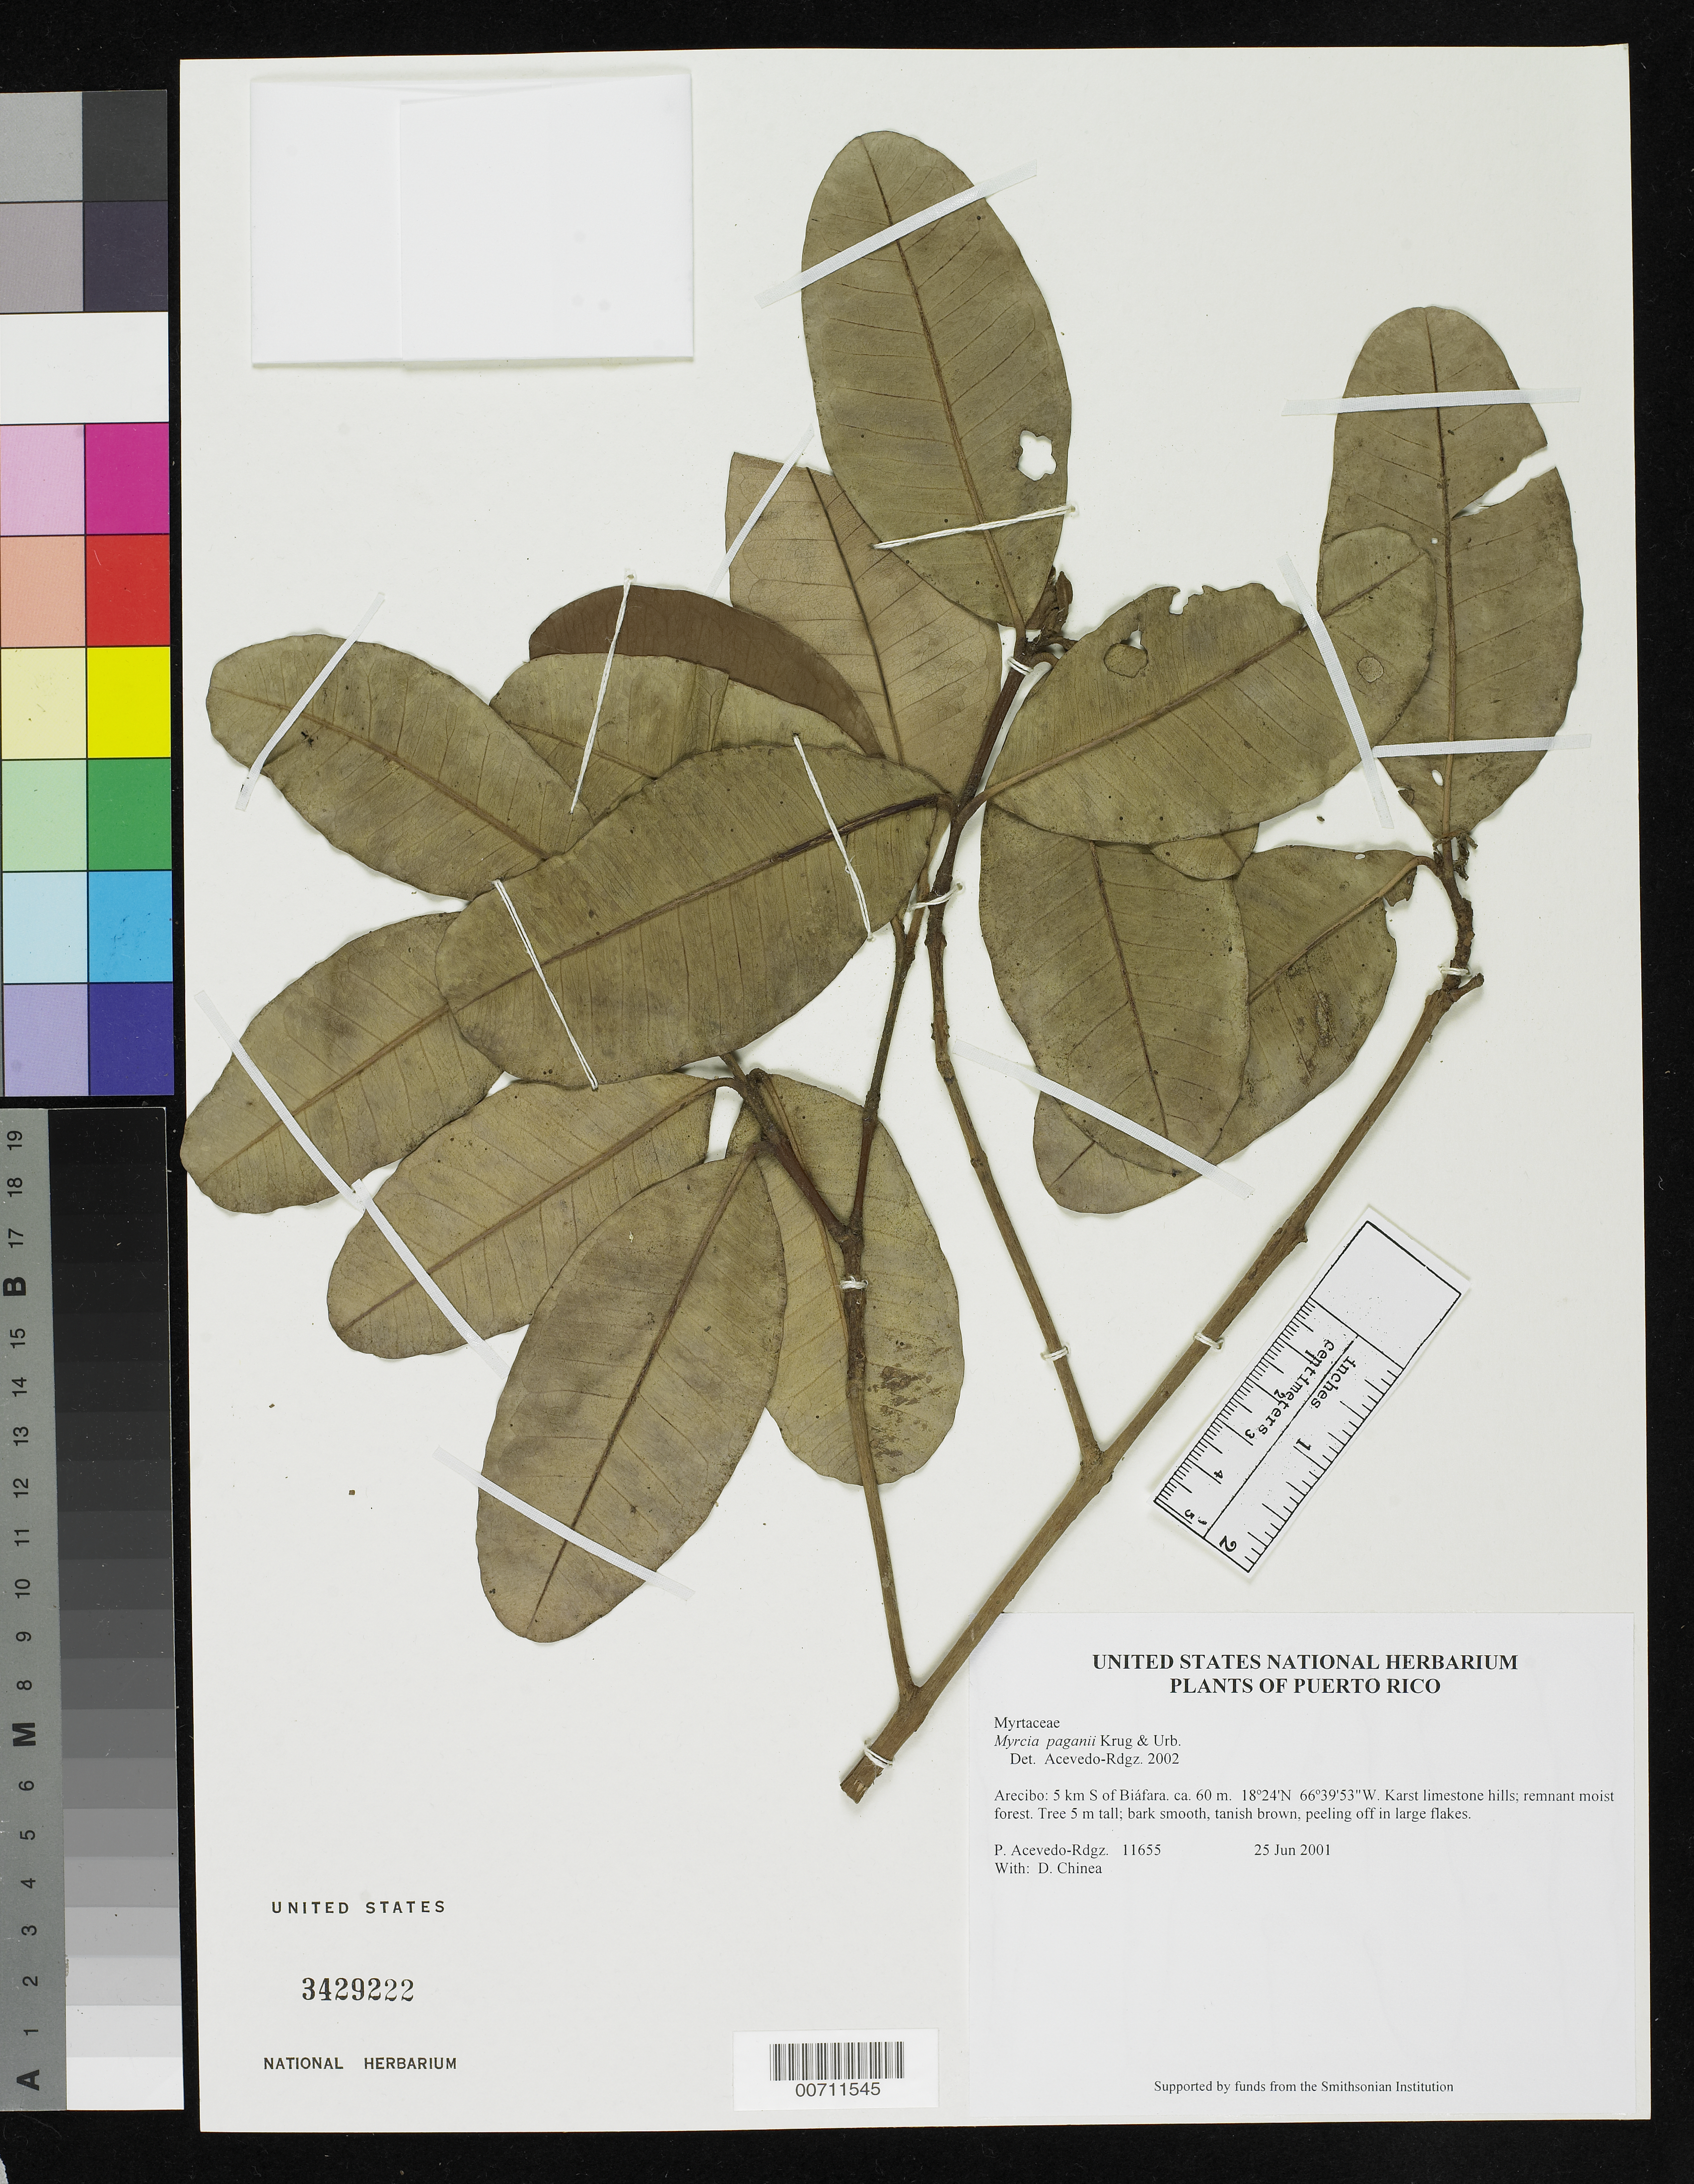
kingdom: Plantae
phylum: Tracheophyta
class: Magnoliopsida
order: Myrtales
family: Myrtaceae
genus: Myrcia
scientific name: Myrcia paganii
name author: Krug & Urb.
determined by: Acevedo-Rodríguez, P., (BOT), Smithsonian Institution - National Museum of Natural History (UNITED STATES)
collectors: P. Acevedo-Rodr. & D. Chinea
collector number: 11655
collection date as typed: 25 Jun 2001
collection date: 2001-06-25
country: Puerto Rico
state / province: Arecibo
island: Puerto Rico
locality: Arecibo: 5 km S of Biáfara.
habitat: Karst limestone hills; remnant moist forest.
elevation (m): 60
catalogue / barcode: US 3429222